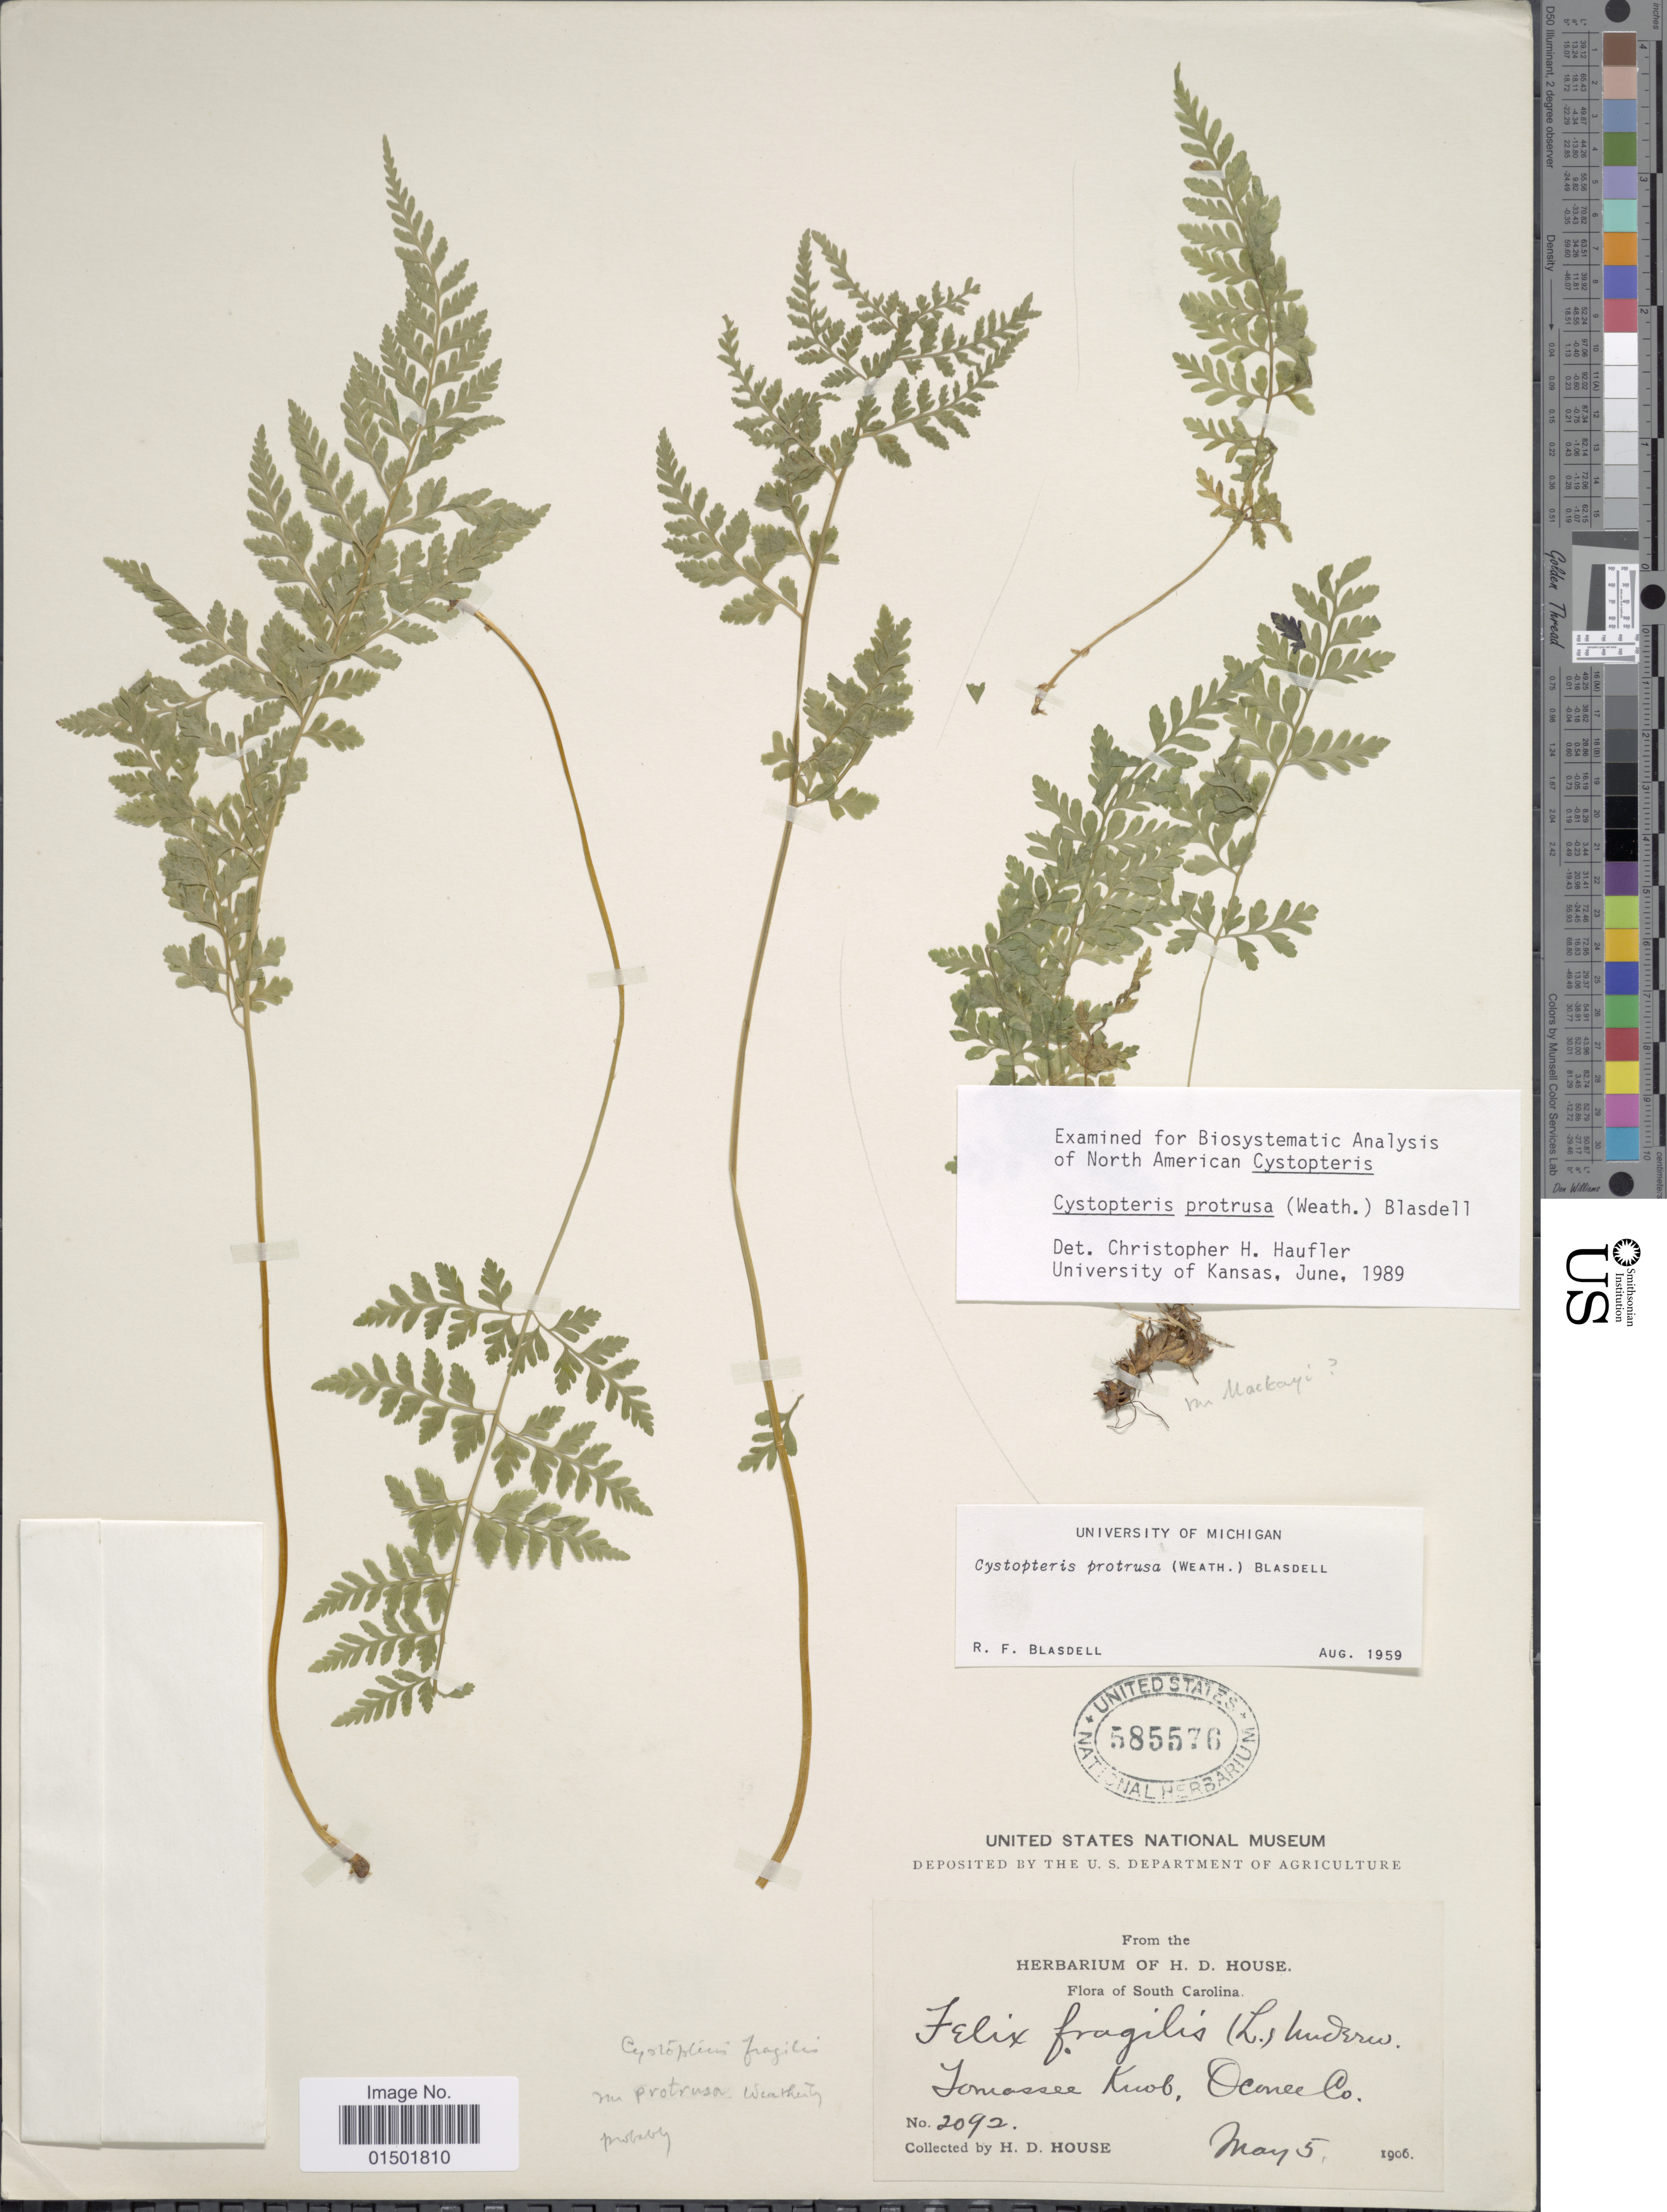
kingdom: Plantae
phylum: Tracheophyta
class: Polypodiopsida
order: Polypodiales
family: Cystopteridaceae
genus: Cystopteris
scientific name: Cystopteris protrusa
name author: (Weath.) Blasdell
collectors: H. D. House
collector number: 2092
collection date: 1906-05-05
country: United States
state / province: South Carolina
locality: Tamassee Knob, Oconee Co.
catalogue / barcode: US 585576